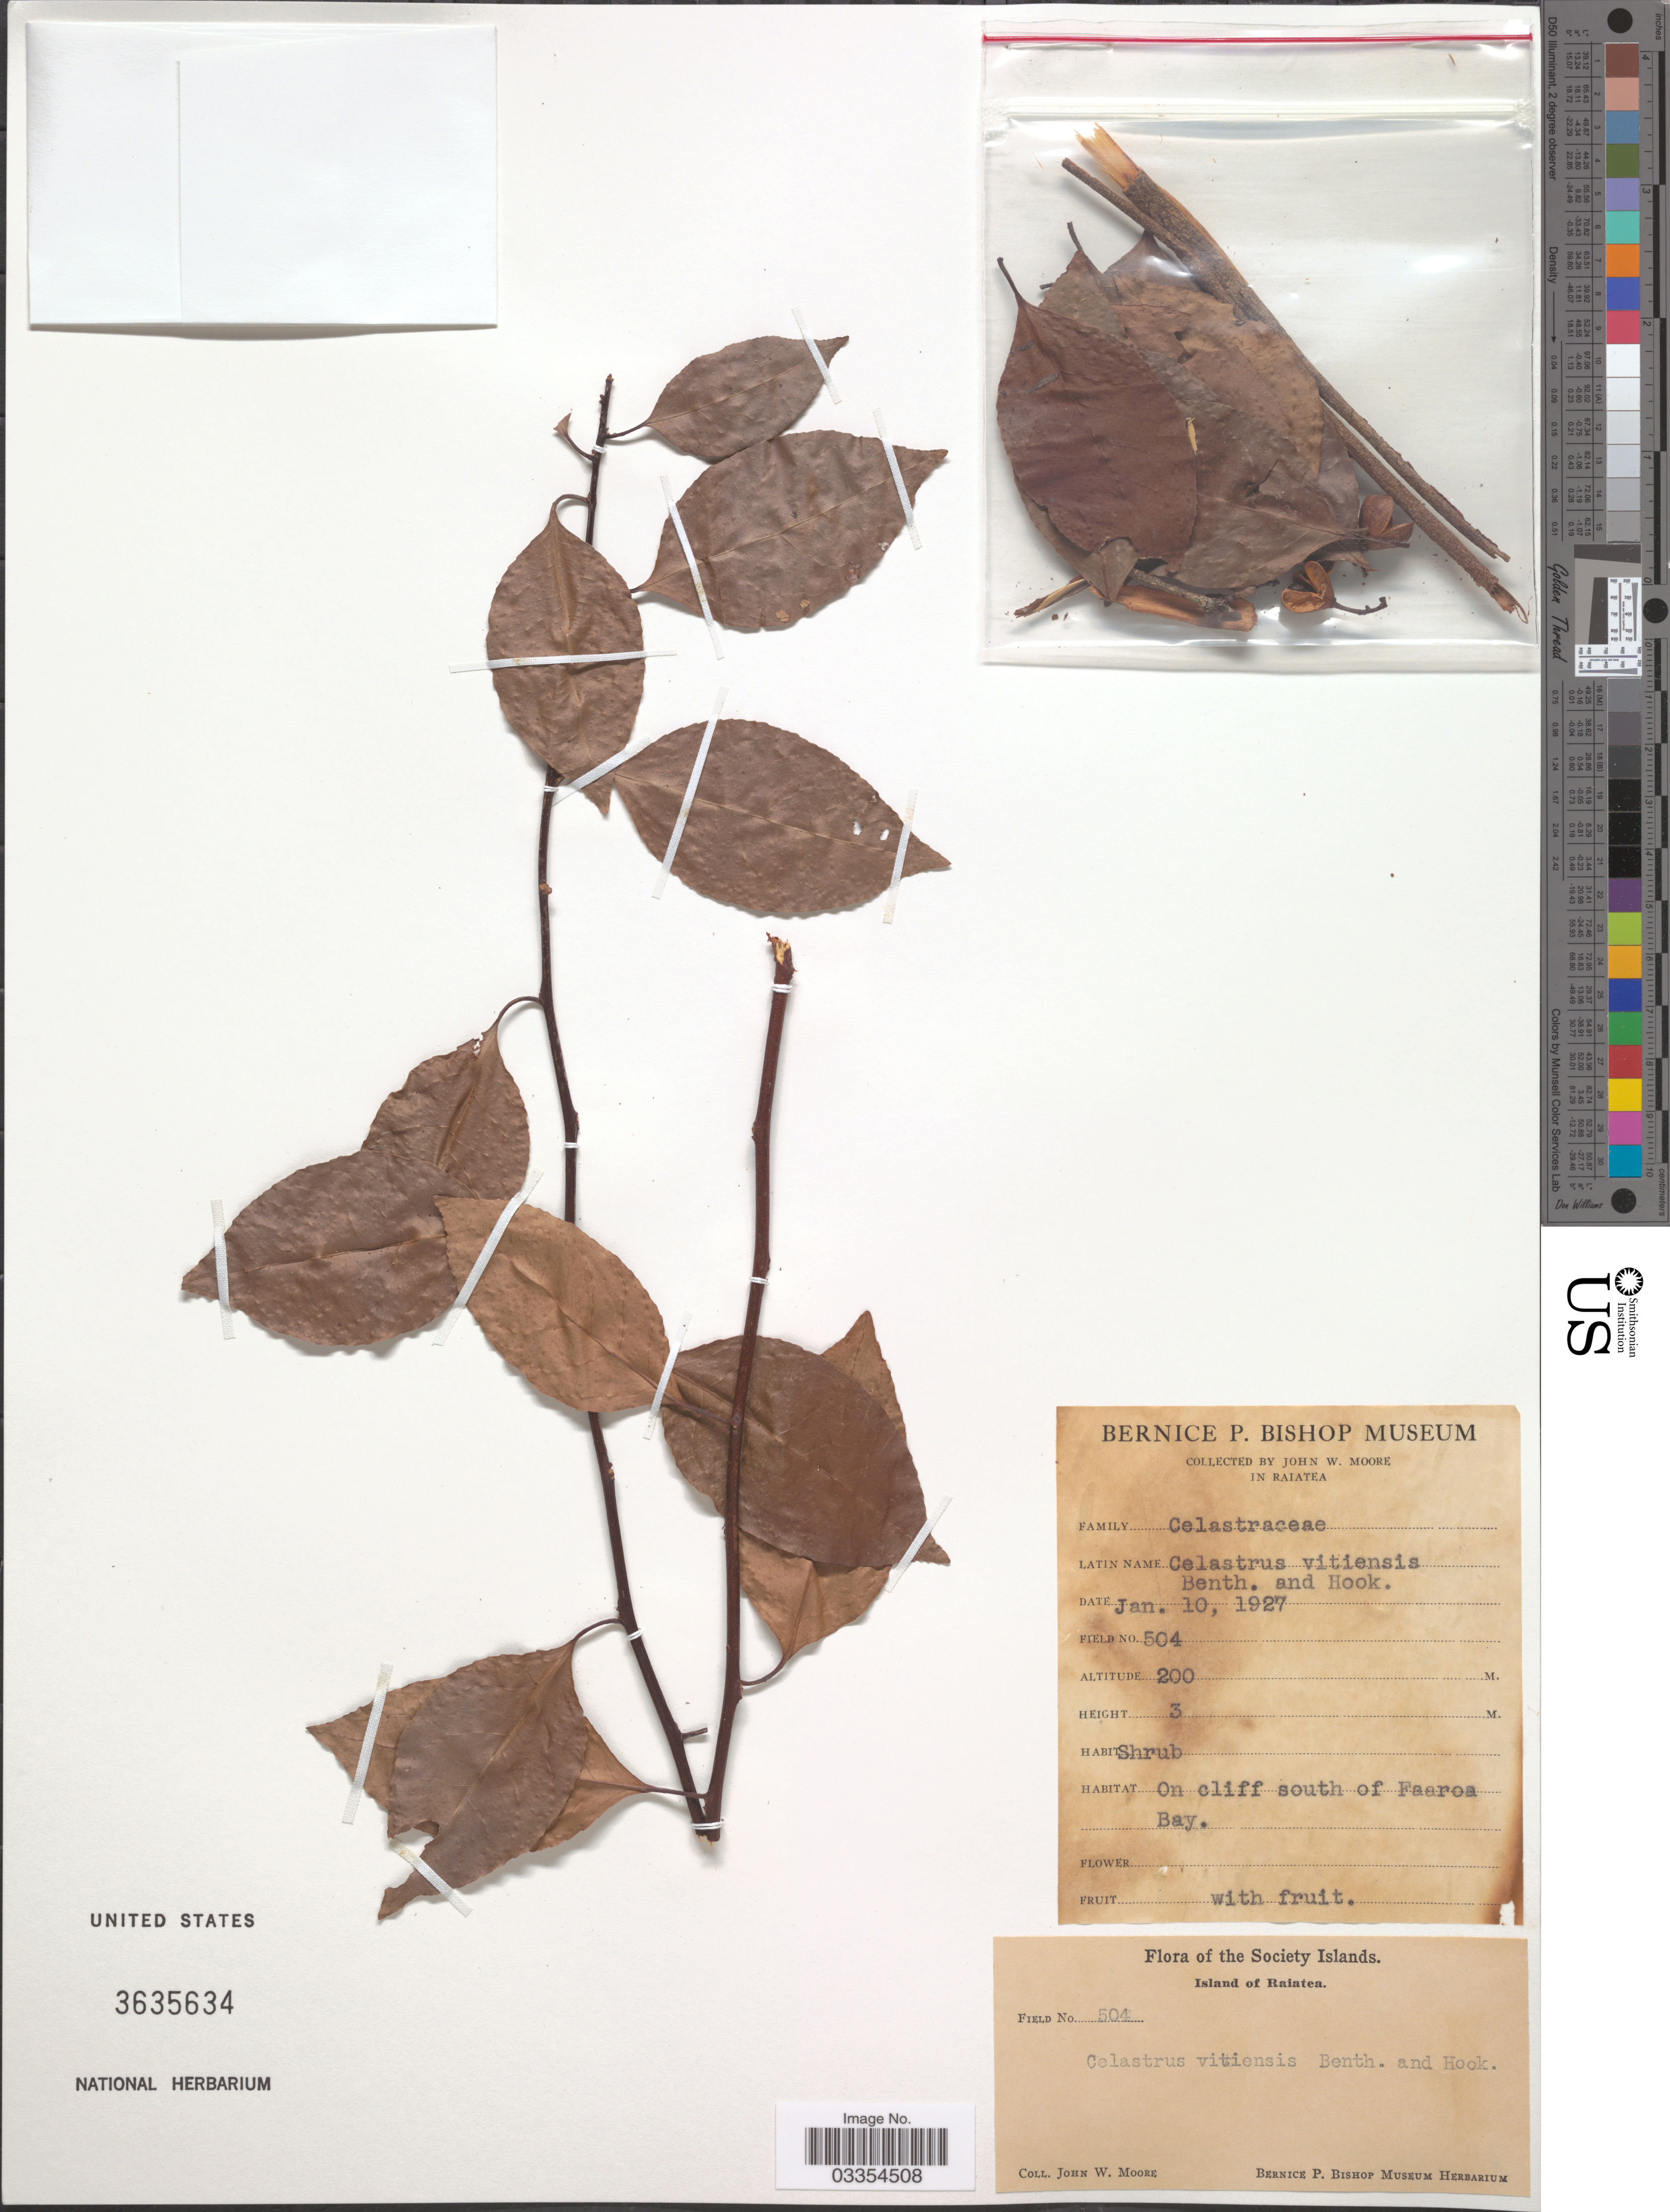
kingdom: Plantae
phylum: Tracheophyta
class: Magnoliopsida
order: Celastrales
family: Celastraceae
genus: Celastrus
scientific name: Celastrus vitiensis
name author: (A. Gray) Benth. ex Hook. f. & Drake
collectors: J. Moore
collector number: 504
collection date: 1927-01-10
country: French Polynesia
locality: Island of Raiatea, On cliff south of Faaroa Bay.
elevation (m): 200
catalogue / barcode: US 3635634